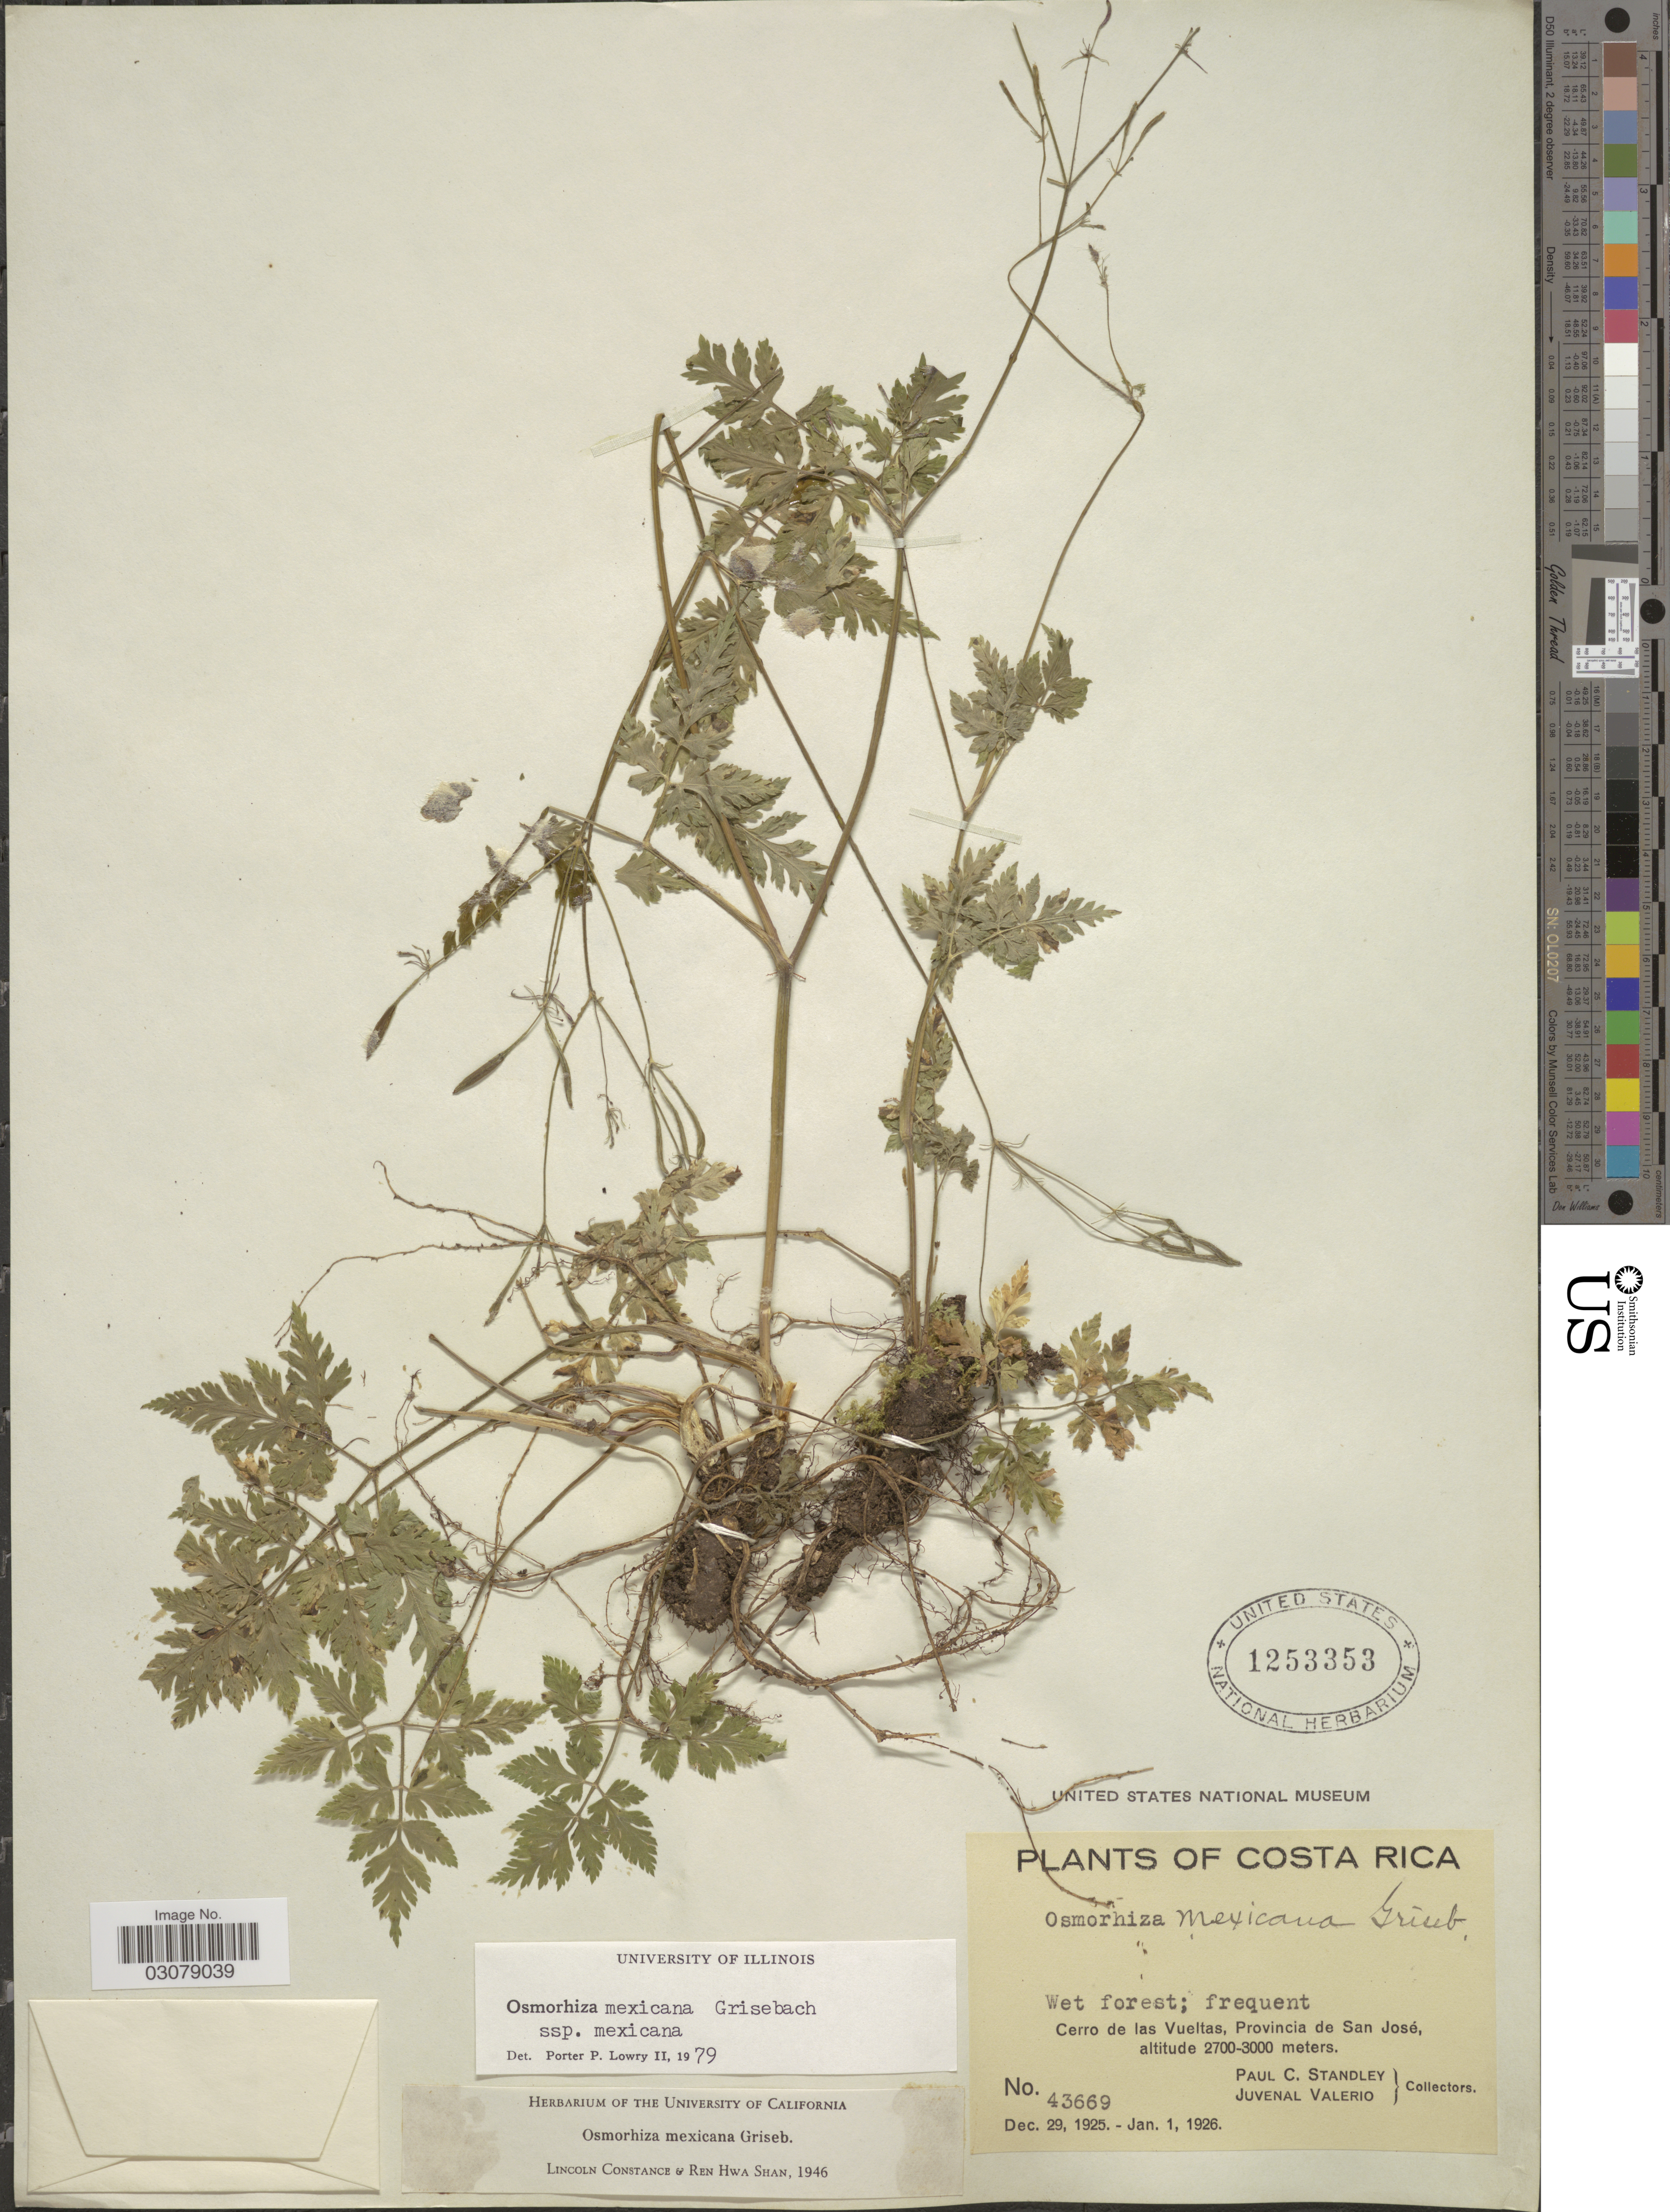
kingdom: Plantae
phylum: Tracheophyta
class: Magnoliopsida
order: Apiales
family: Apiaceae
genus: Osmorhiza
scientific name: Osmorhiza mexicana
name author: Griseb.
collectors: P. C. Standley & J. Valerio R.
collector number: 43669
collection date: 1925-12-29/1926-01-01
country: Costa Rica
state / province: San José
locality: Cerro de las Vueltas, Provincia de San José.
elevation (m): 2700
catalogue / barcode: US 1253353